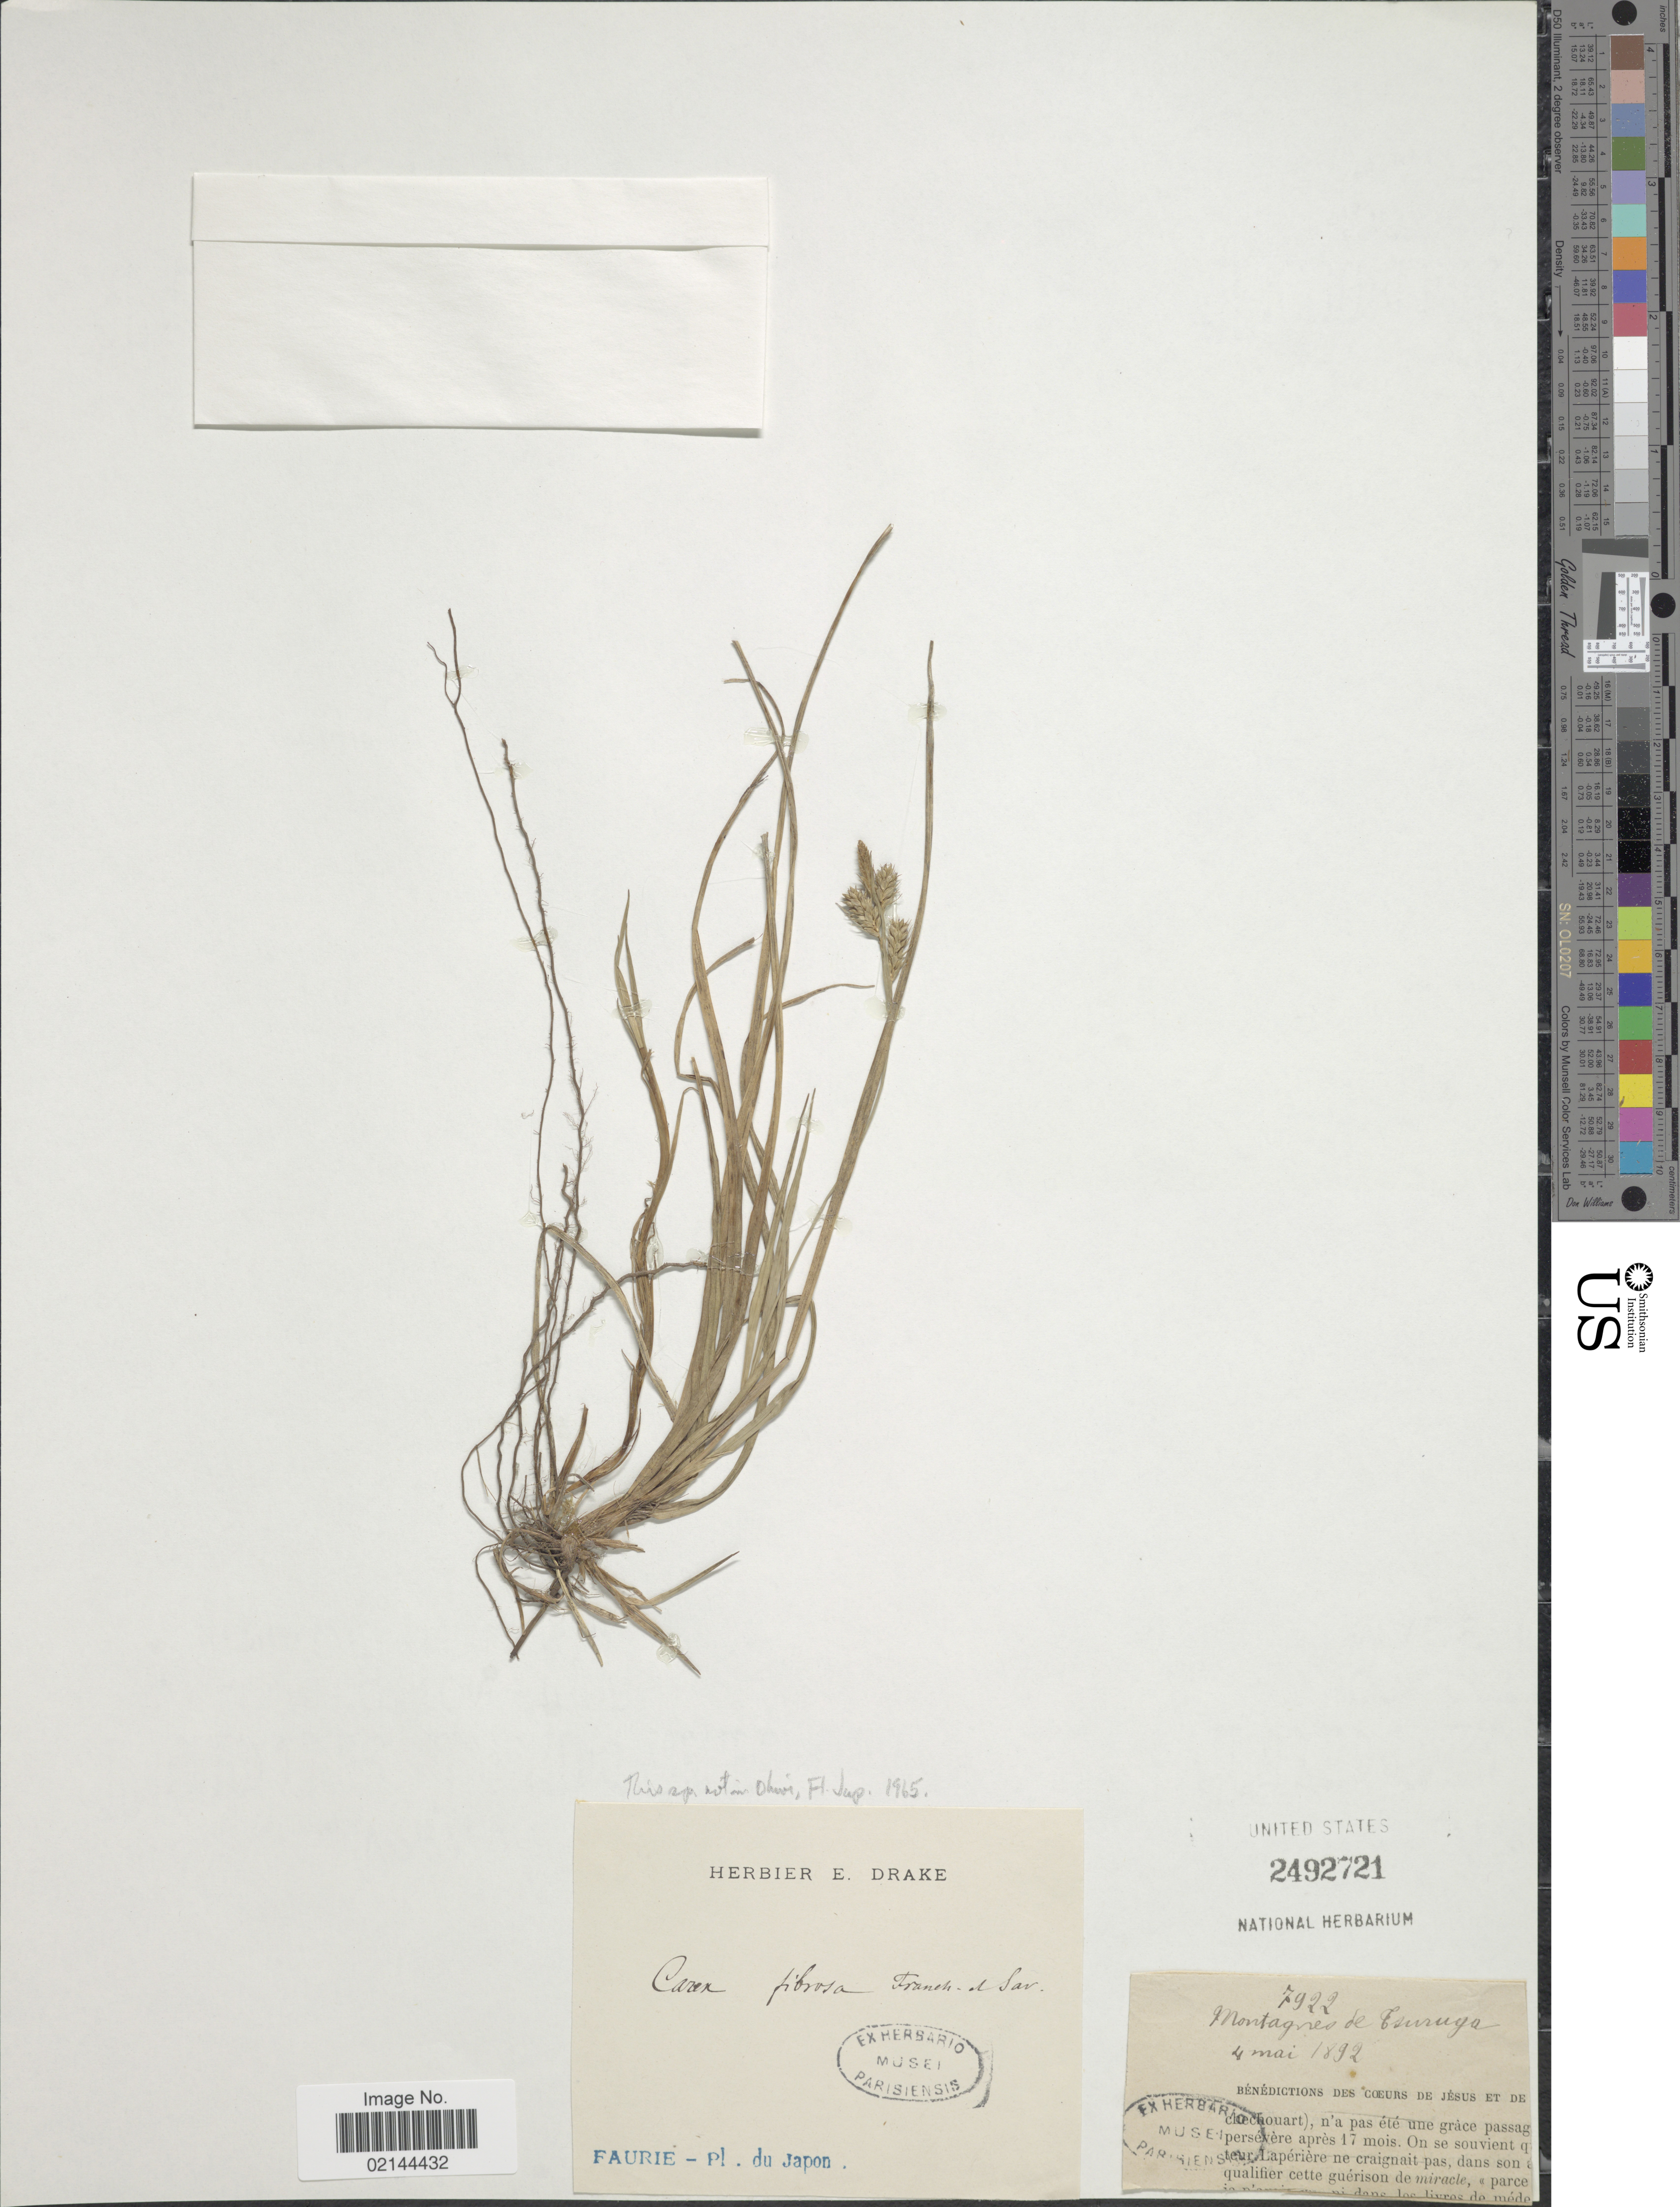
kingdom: Plantae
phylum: Tracheophyta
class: Liliopsida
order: Poales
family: Cyperaceae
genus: Carex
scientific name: Carex fibrillosa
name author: Franch. & Sav.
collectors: -. Faurie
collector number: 7922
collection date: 1892-05-04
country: Japan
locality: Japon. Montagnes de Csuruga.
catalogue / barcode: US 2492721